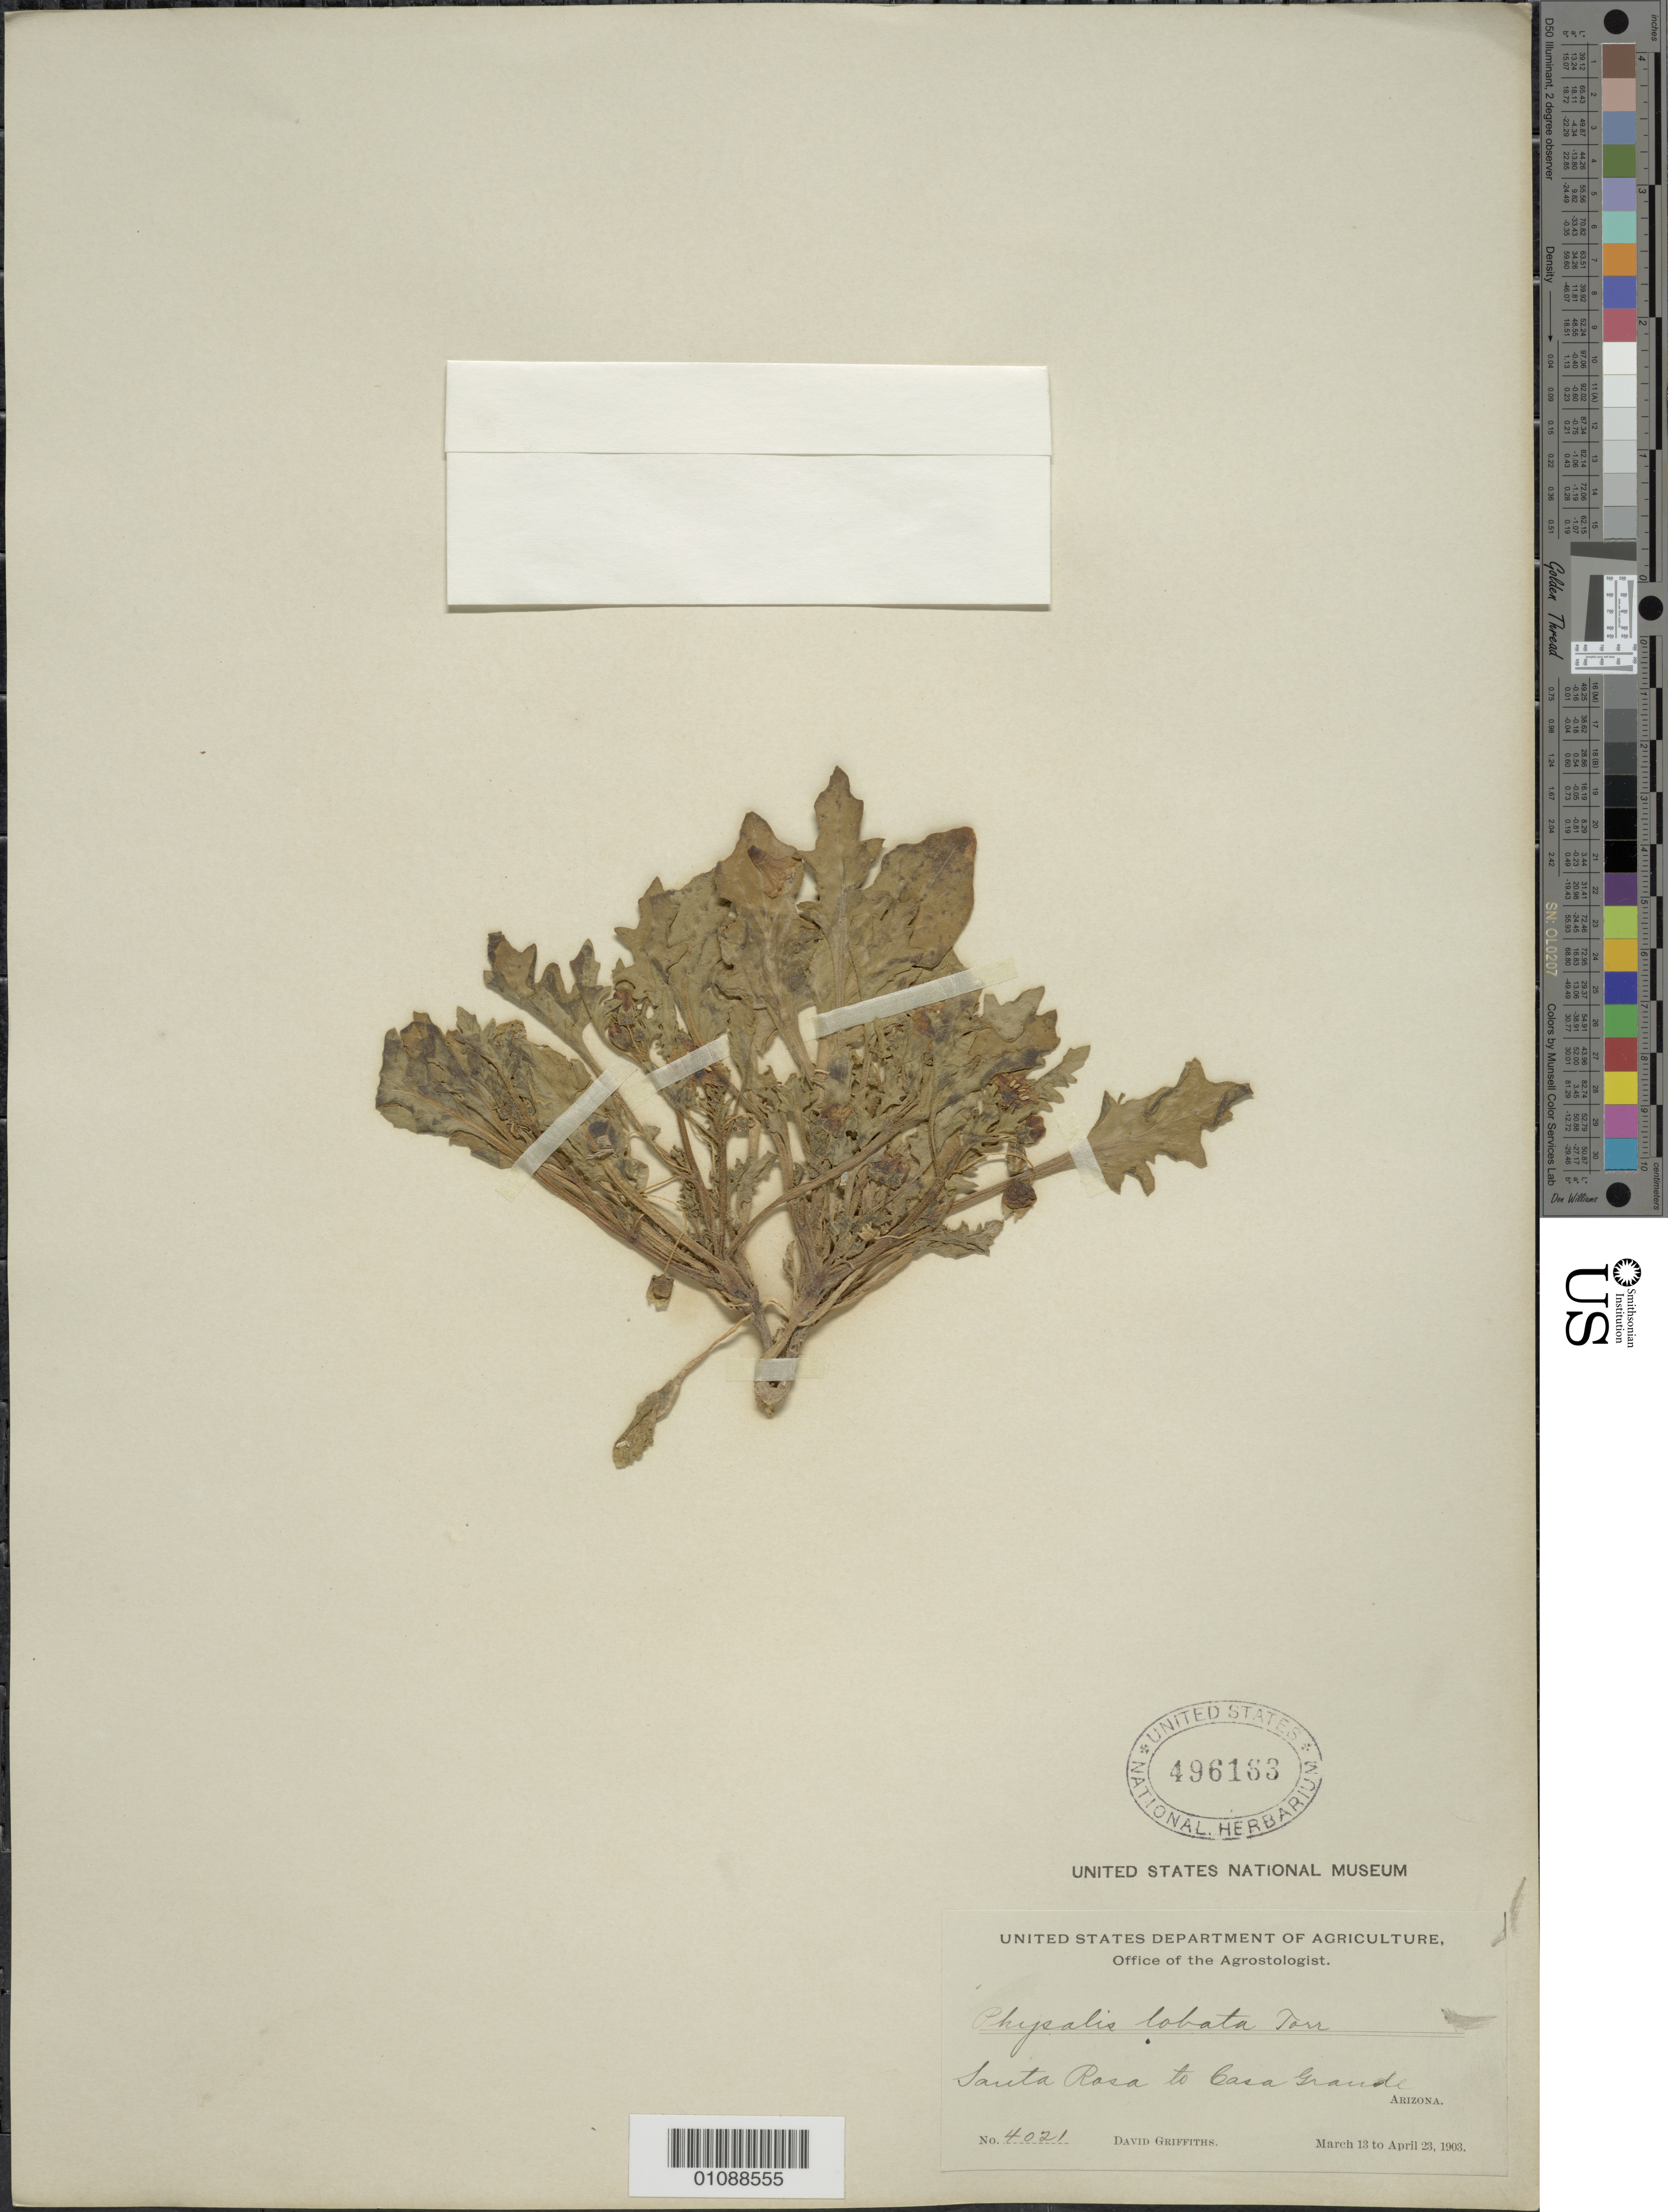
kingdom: Plantae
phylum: Tracheophyta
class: Magnoliopsida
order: Solanales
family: Solanaceae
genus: Quincula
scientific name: Quincula lobata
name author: (Torr.) Raf.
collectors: D. Griffiths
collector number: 4021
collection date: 1903-03-13/1903-04-23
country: United States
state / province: Arizona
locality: Santa Rosa to Casa Grande.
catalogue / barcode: US 496163